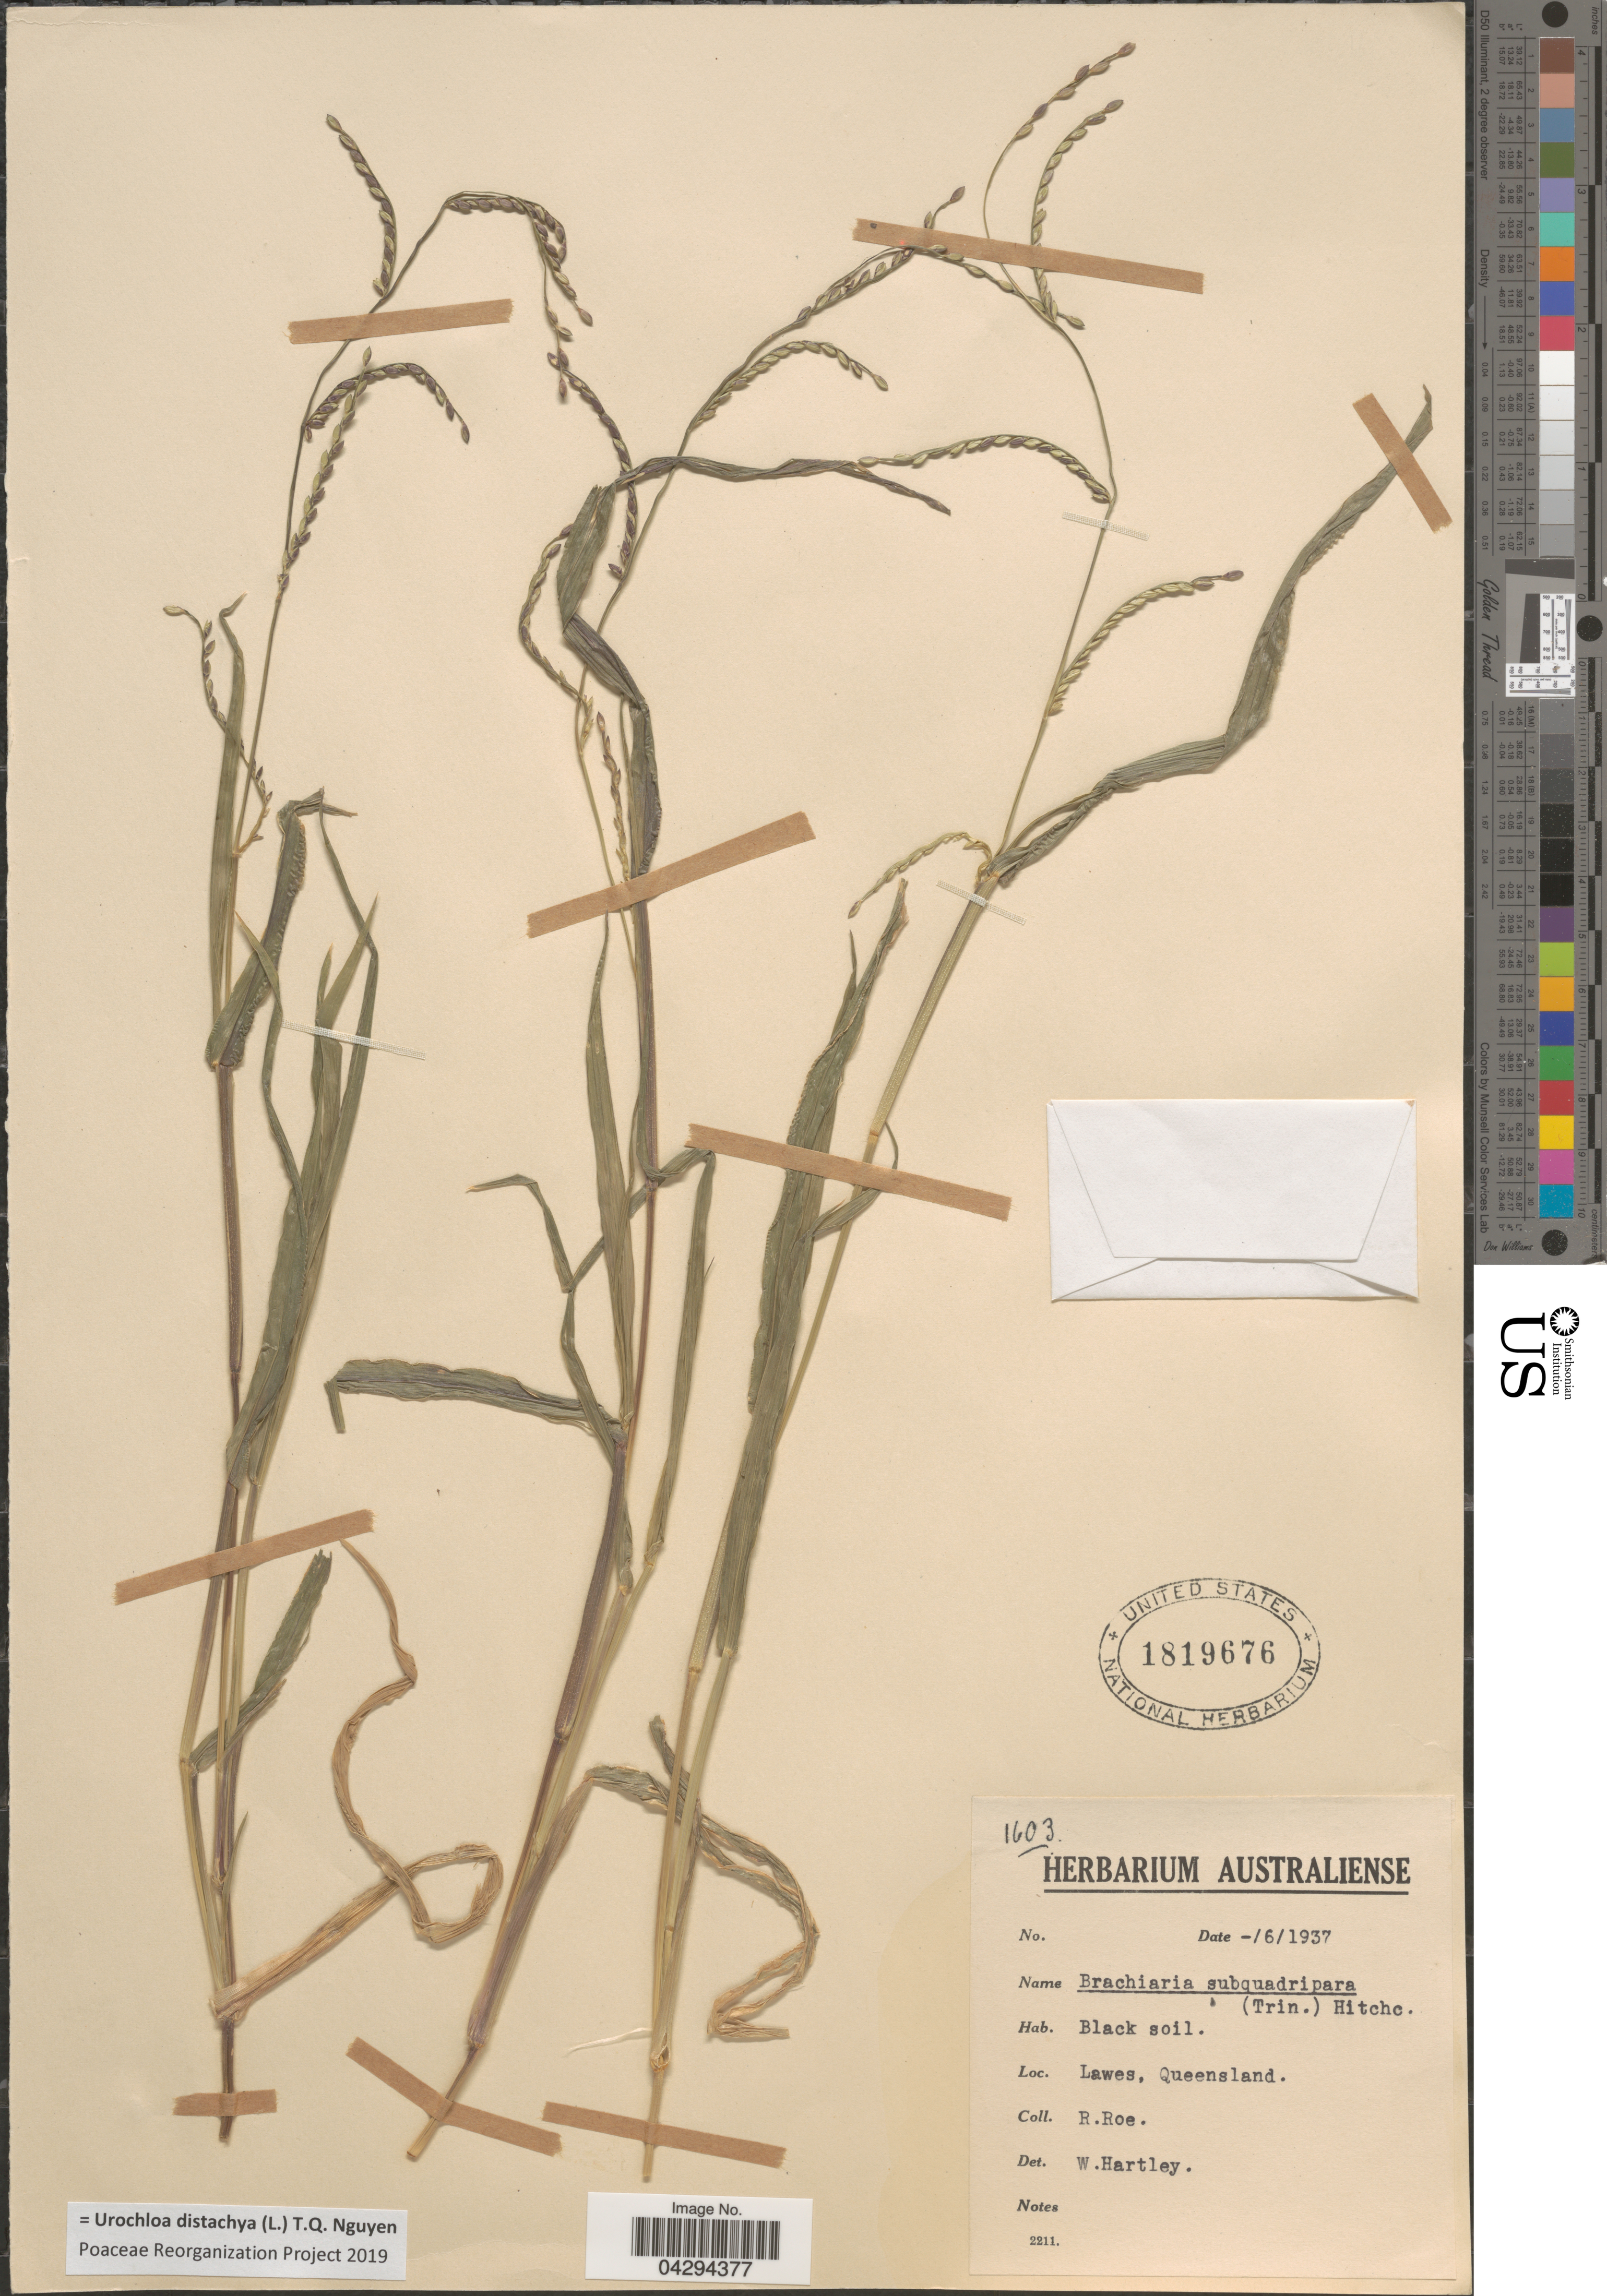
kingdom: Plantae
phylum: Tracheophyta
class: Liliopsida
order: Poales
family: Poaceae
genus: Urochloa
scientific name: Urochloa distachya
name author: (L.) T.Q. Nguyen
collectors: R. Roe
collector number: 1603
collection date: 1937-06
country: Australia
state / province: Queensland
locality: Black soil. Lawes.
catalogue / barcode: US 1819676